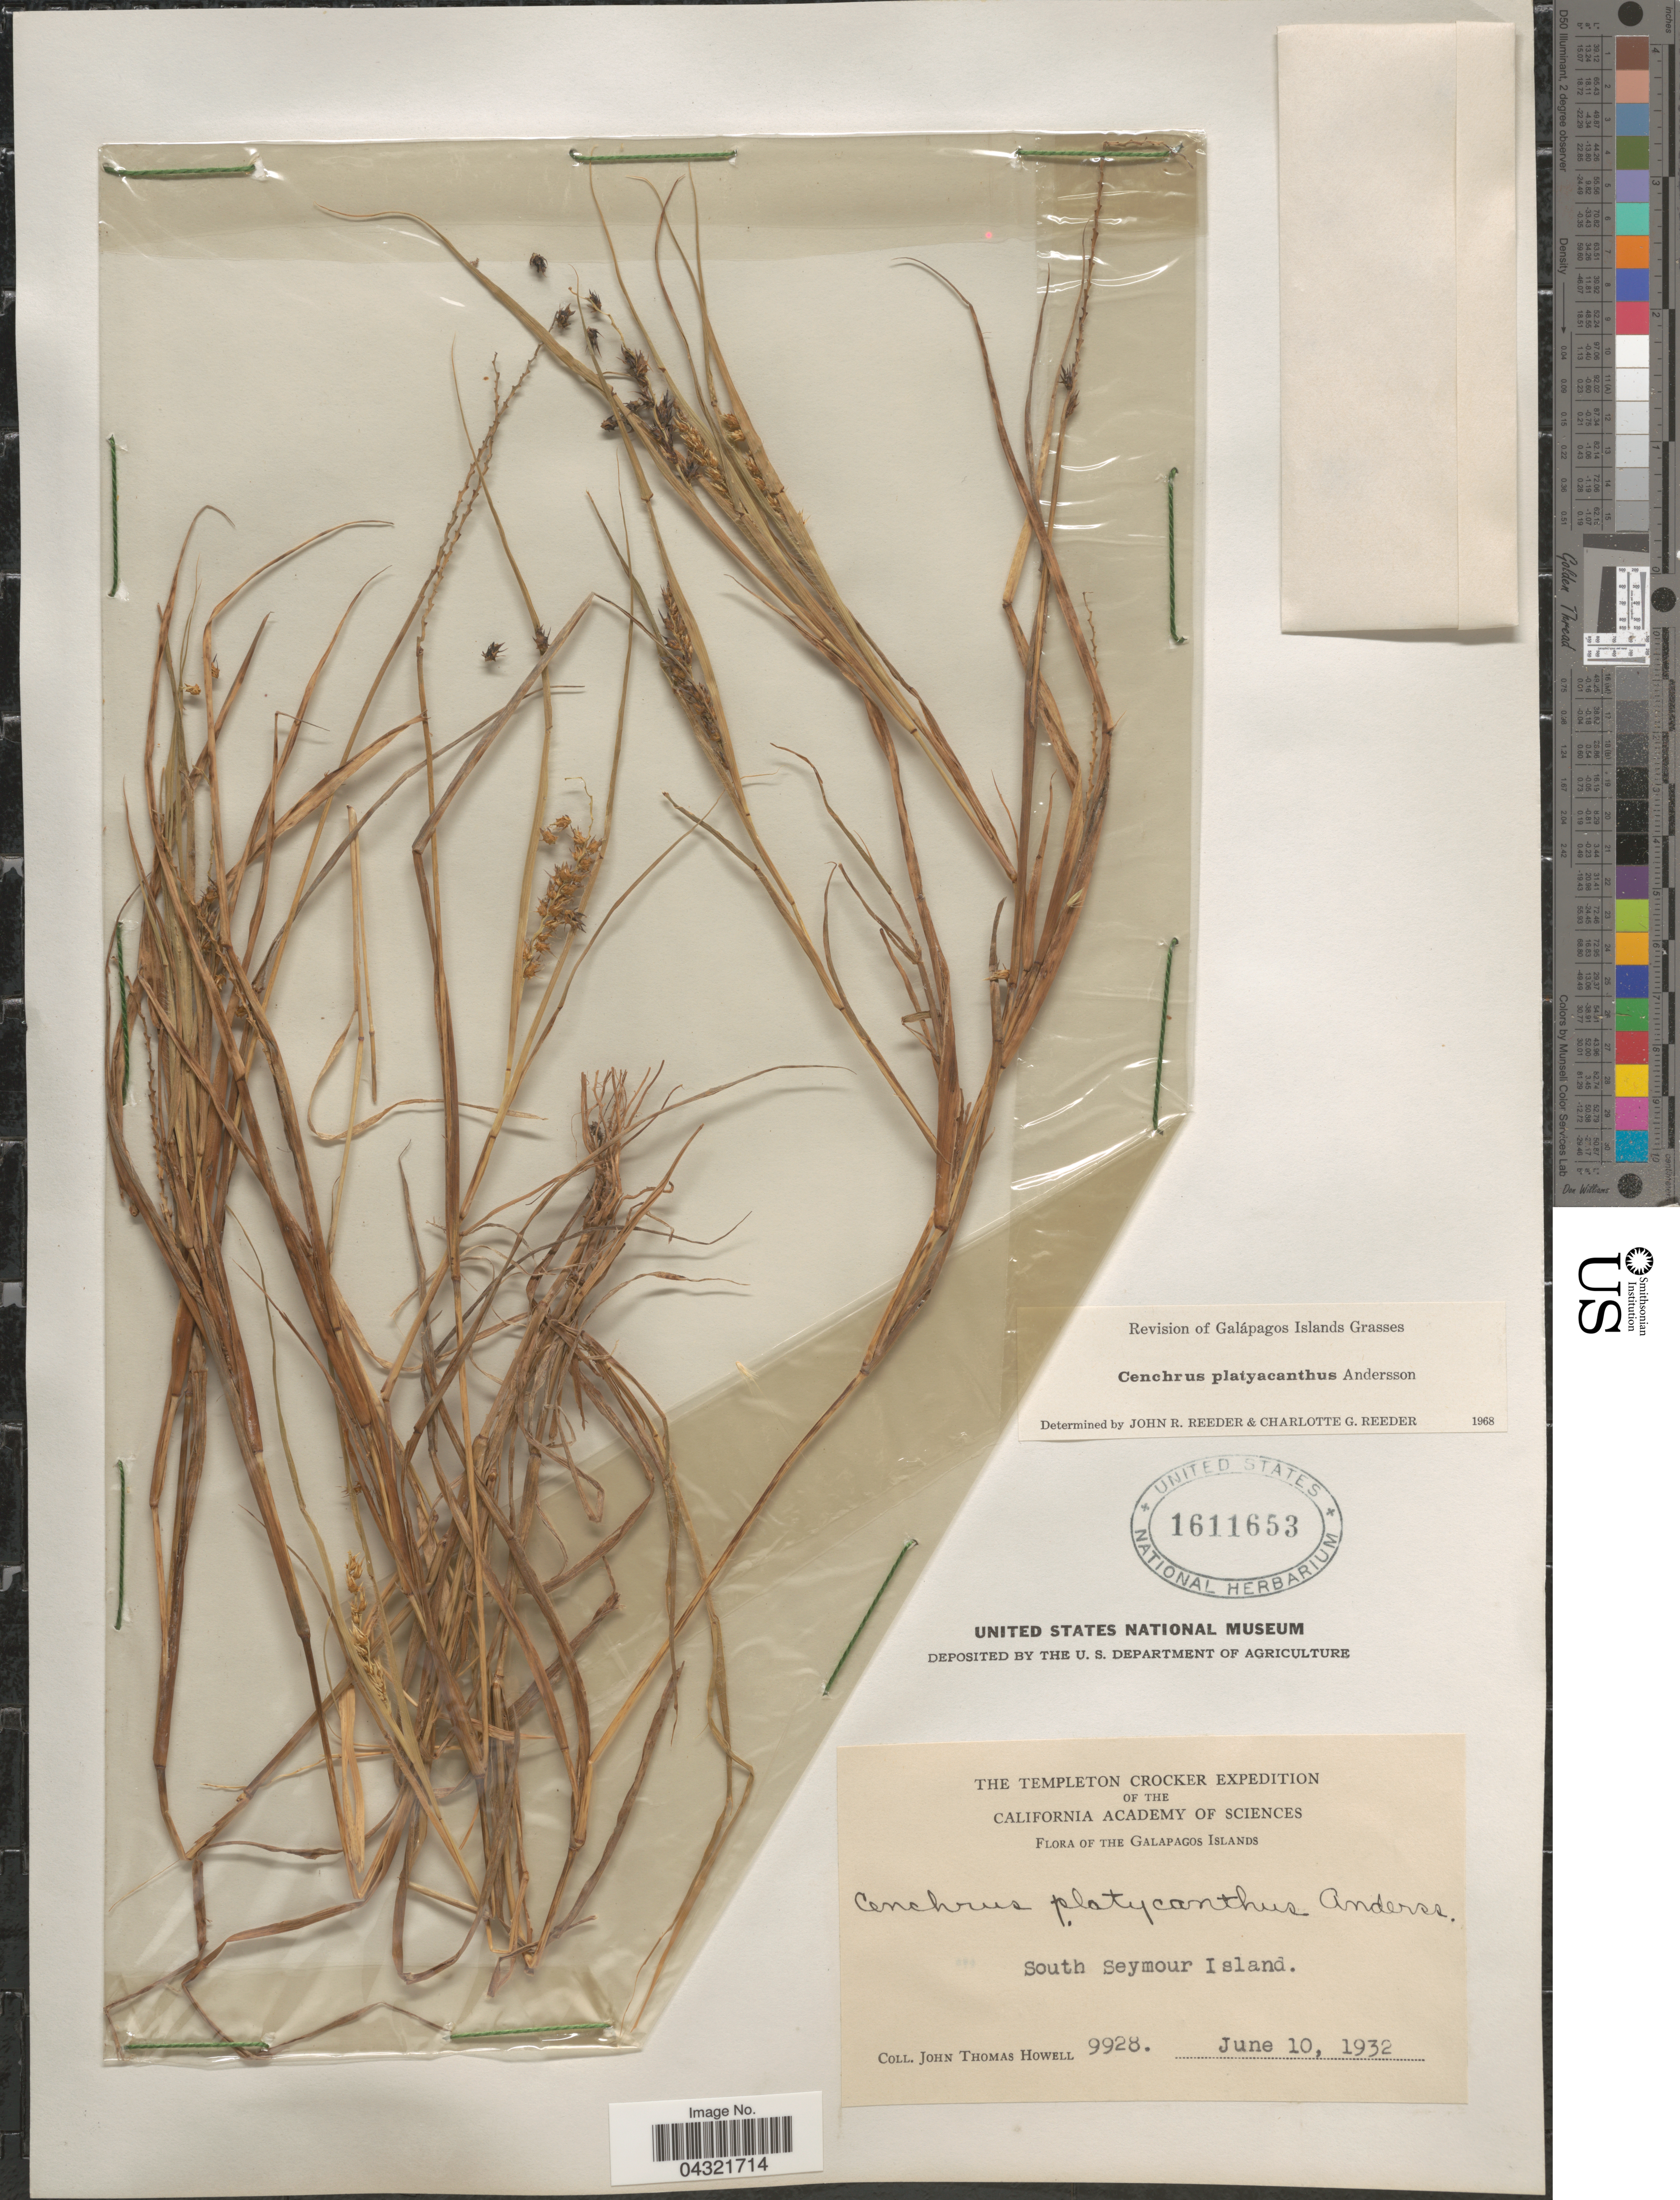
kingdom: Plantae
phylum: Tracheophyta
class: Liliopsida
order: Poales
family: Poaceae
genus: Cenchrus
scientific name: Cenchrus platyacanthus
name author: Andersson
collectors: J. T. Howell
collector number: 9928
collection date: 1932-06-10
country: Ecuador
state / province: Colón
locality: The Templeton Crocker Expedition. The Galapagos Islands. South Seymour Island.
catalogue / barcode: US 1611653